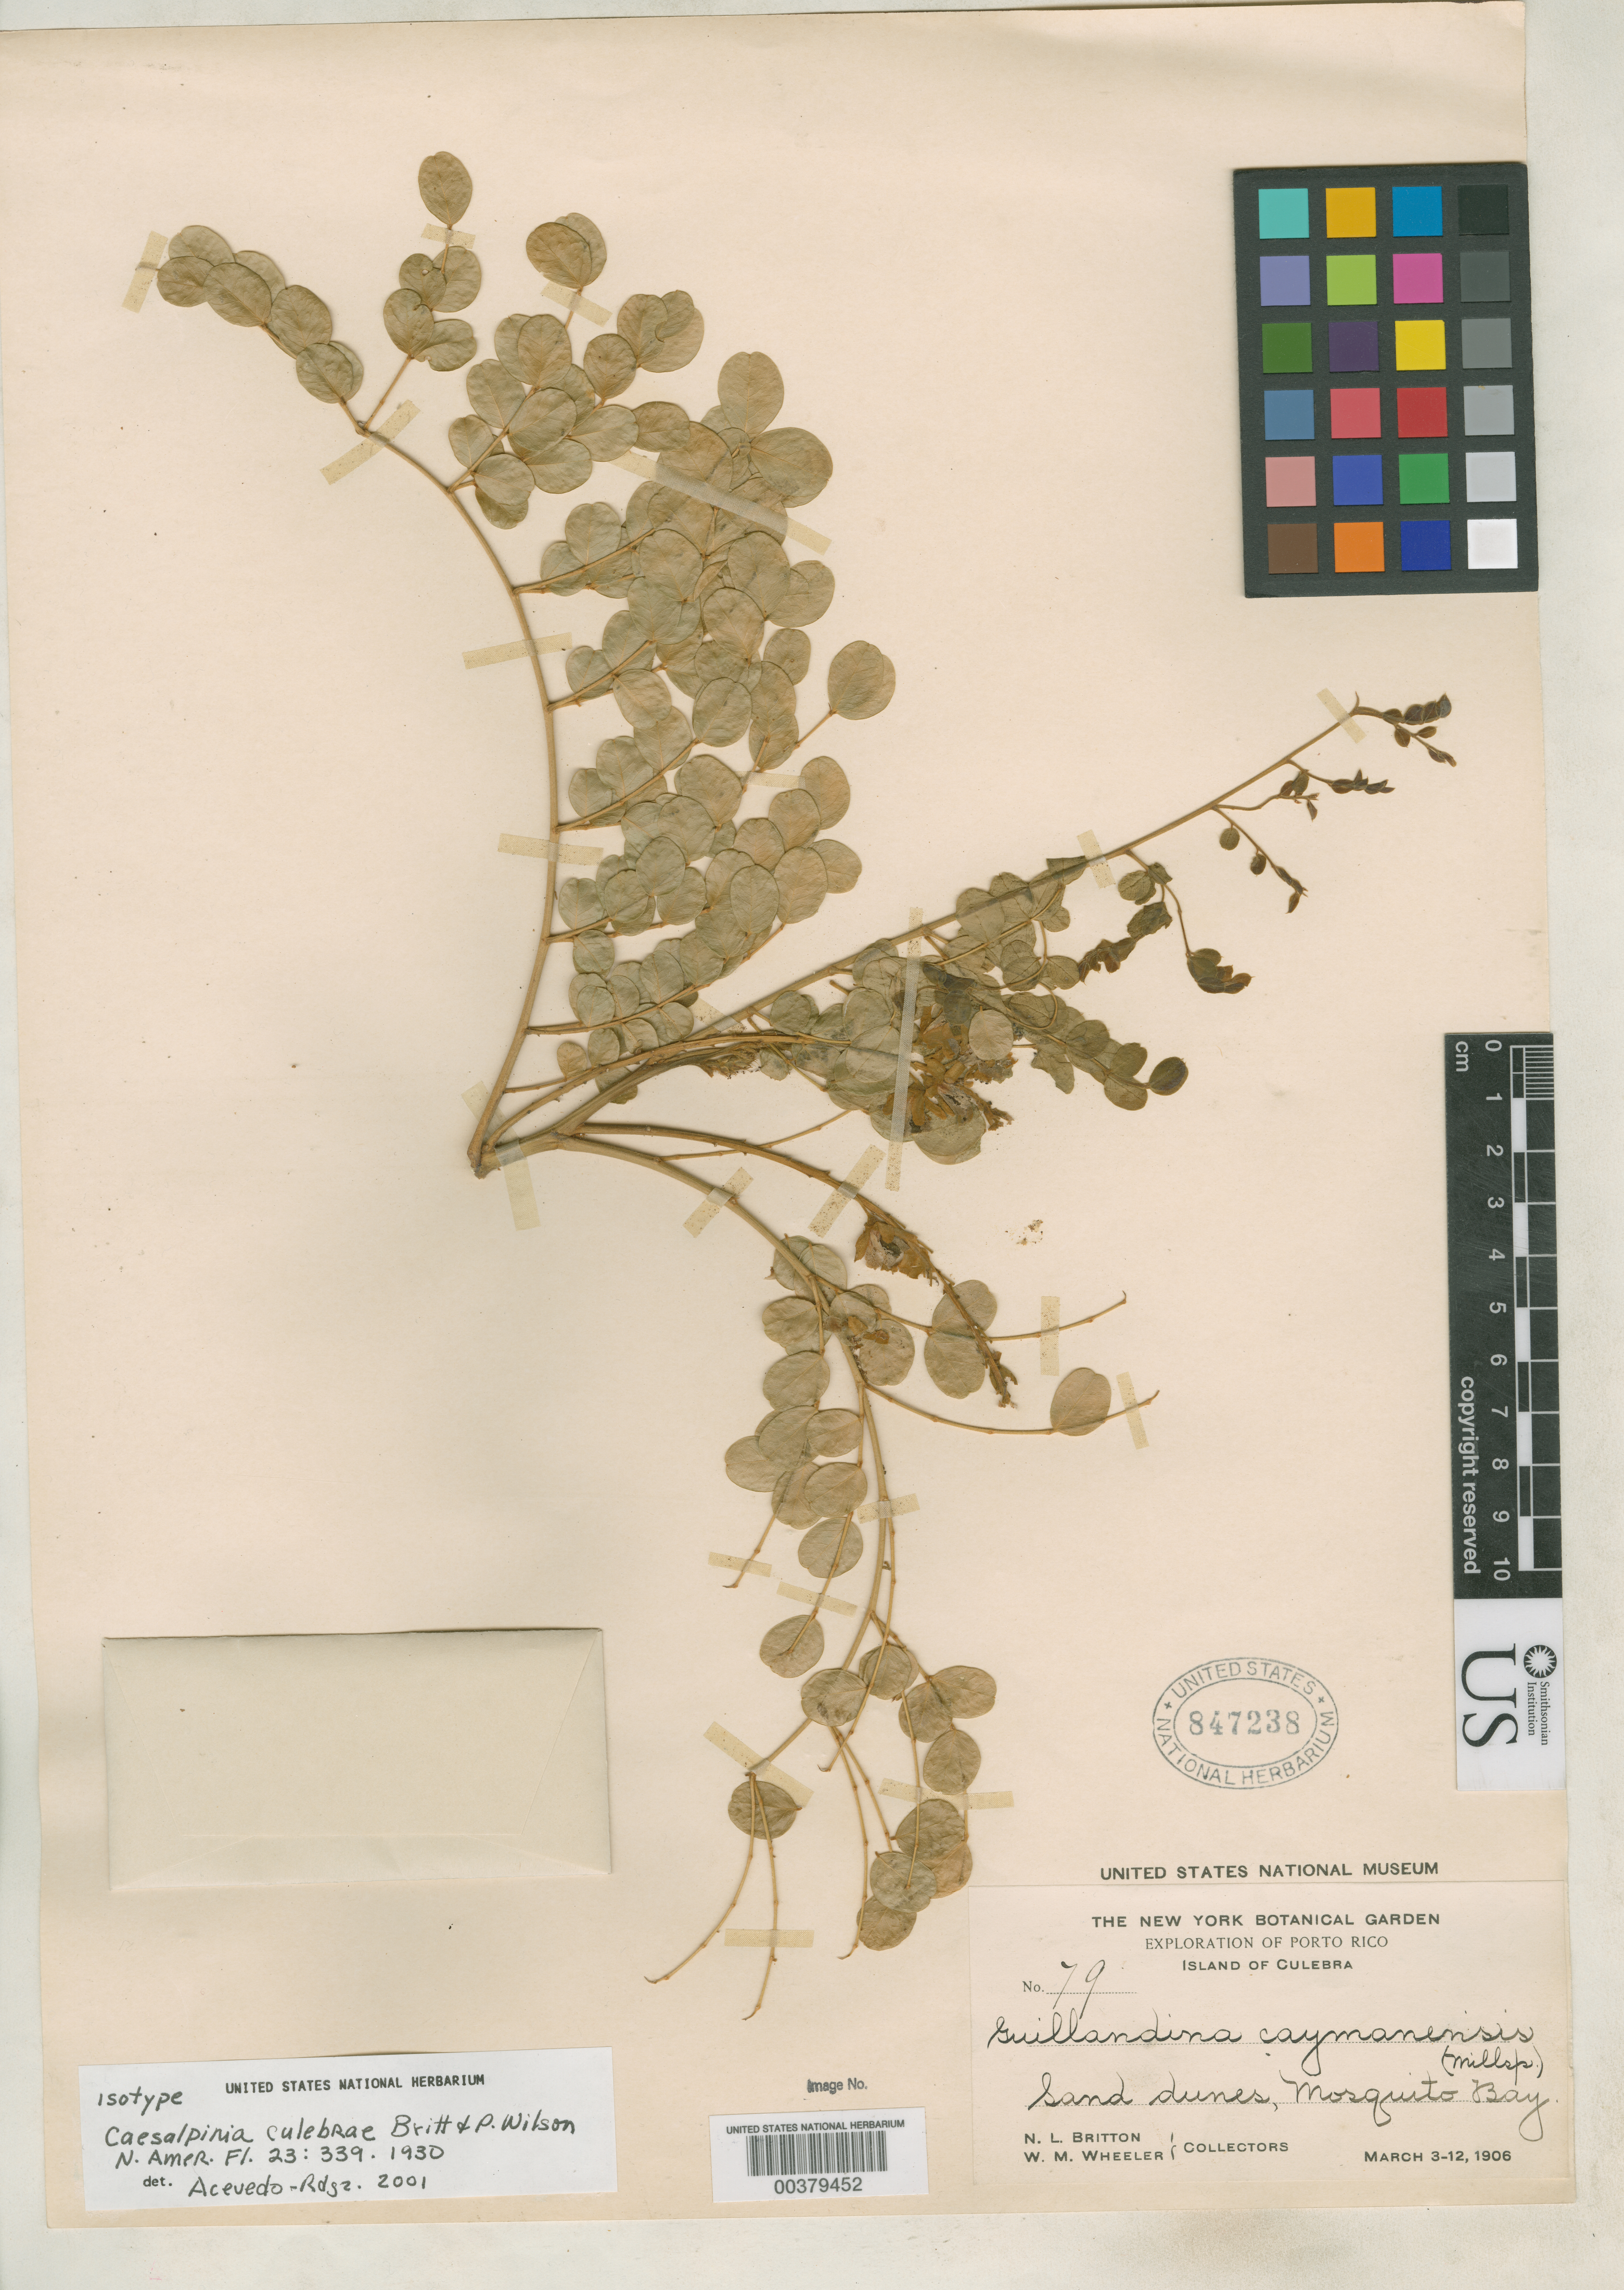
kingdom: Plantae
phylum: Tracheophyta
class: Magnoliopsida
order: Fabales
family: Fabaceae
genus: Caesalpinia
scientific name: Caesalpinia culebrae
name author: Britton & P. Wilson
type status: Isotype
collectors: N. Britton & W. Wheeler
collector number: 79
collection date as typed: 03 Mar 1906 to 12 Mar 1906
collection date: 1906-03-03/1906-03-12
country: Puerto Rico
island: Greater Antilles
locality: Culebra. Mosquito Bay.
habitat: Sand dunes.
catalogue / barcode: US 847238